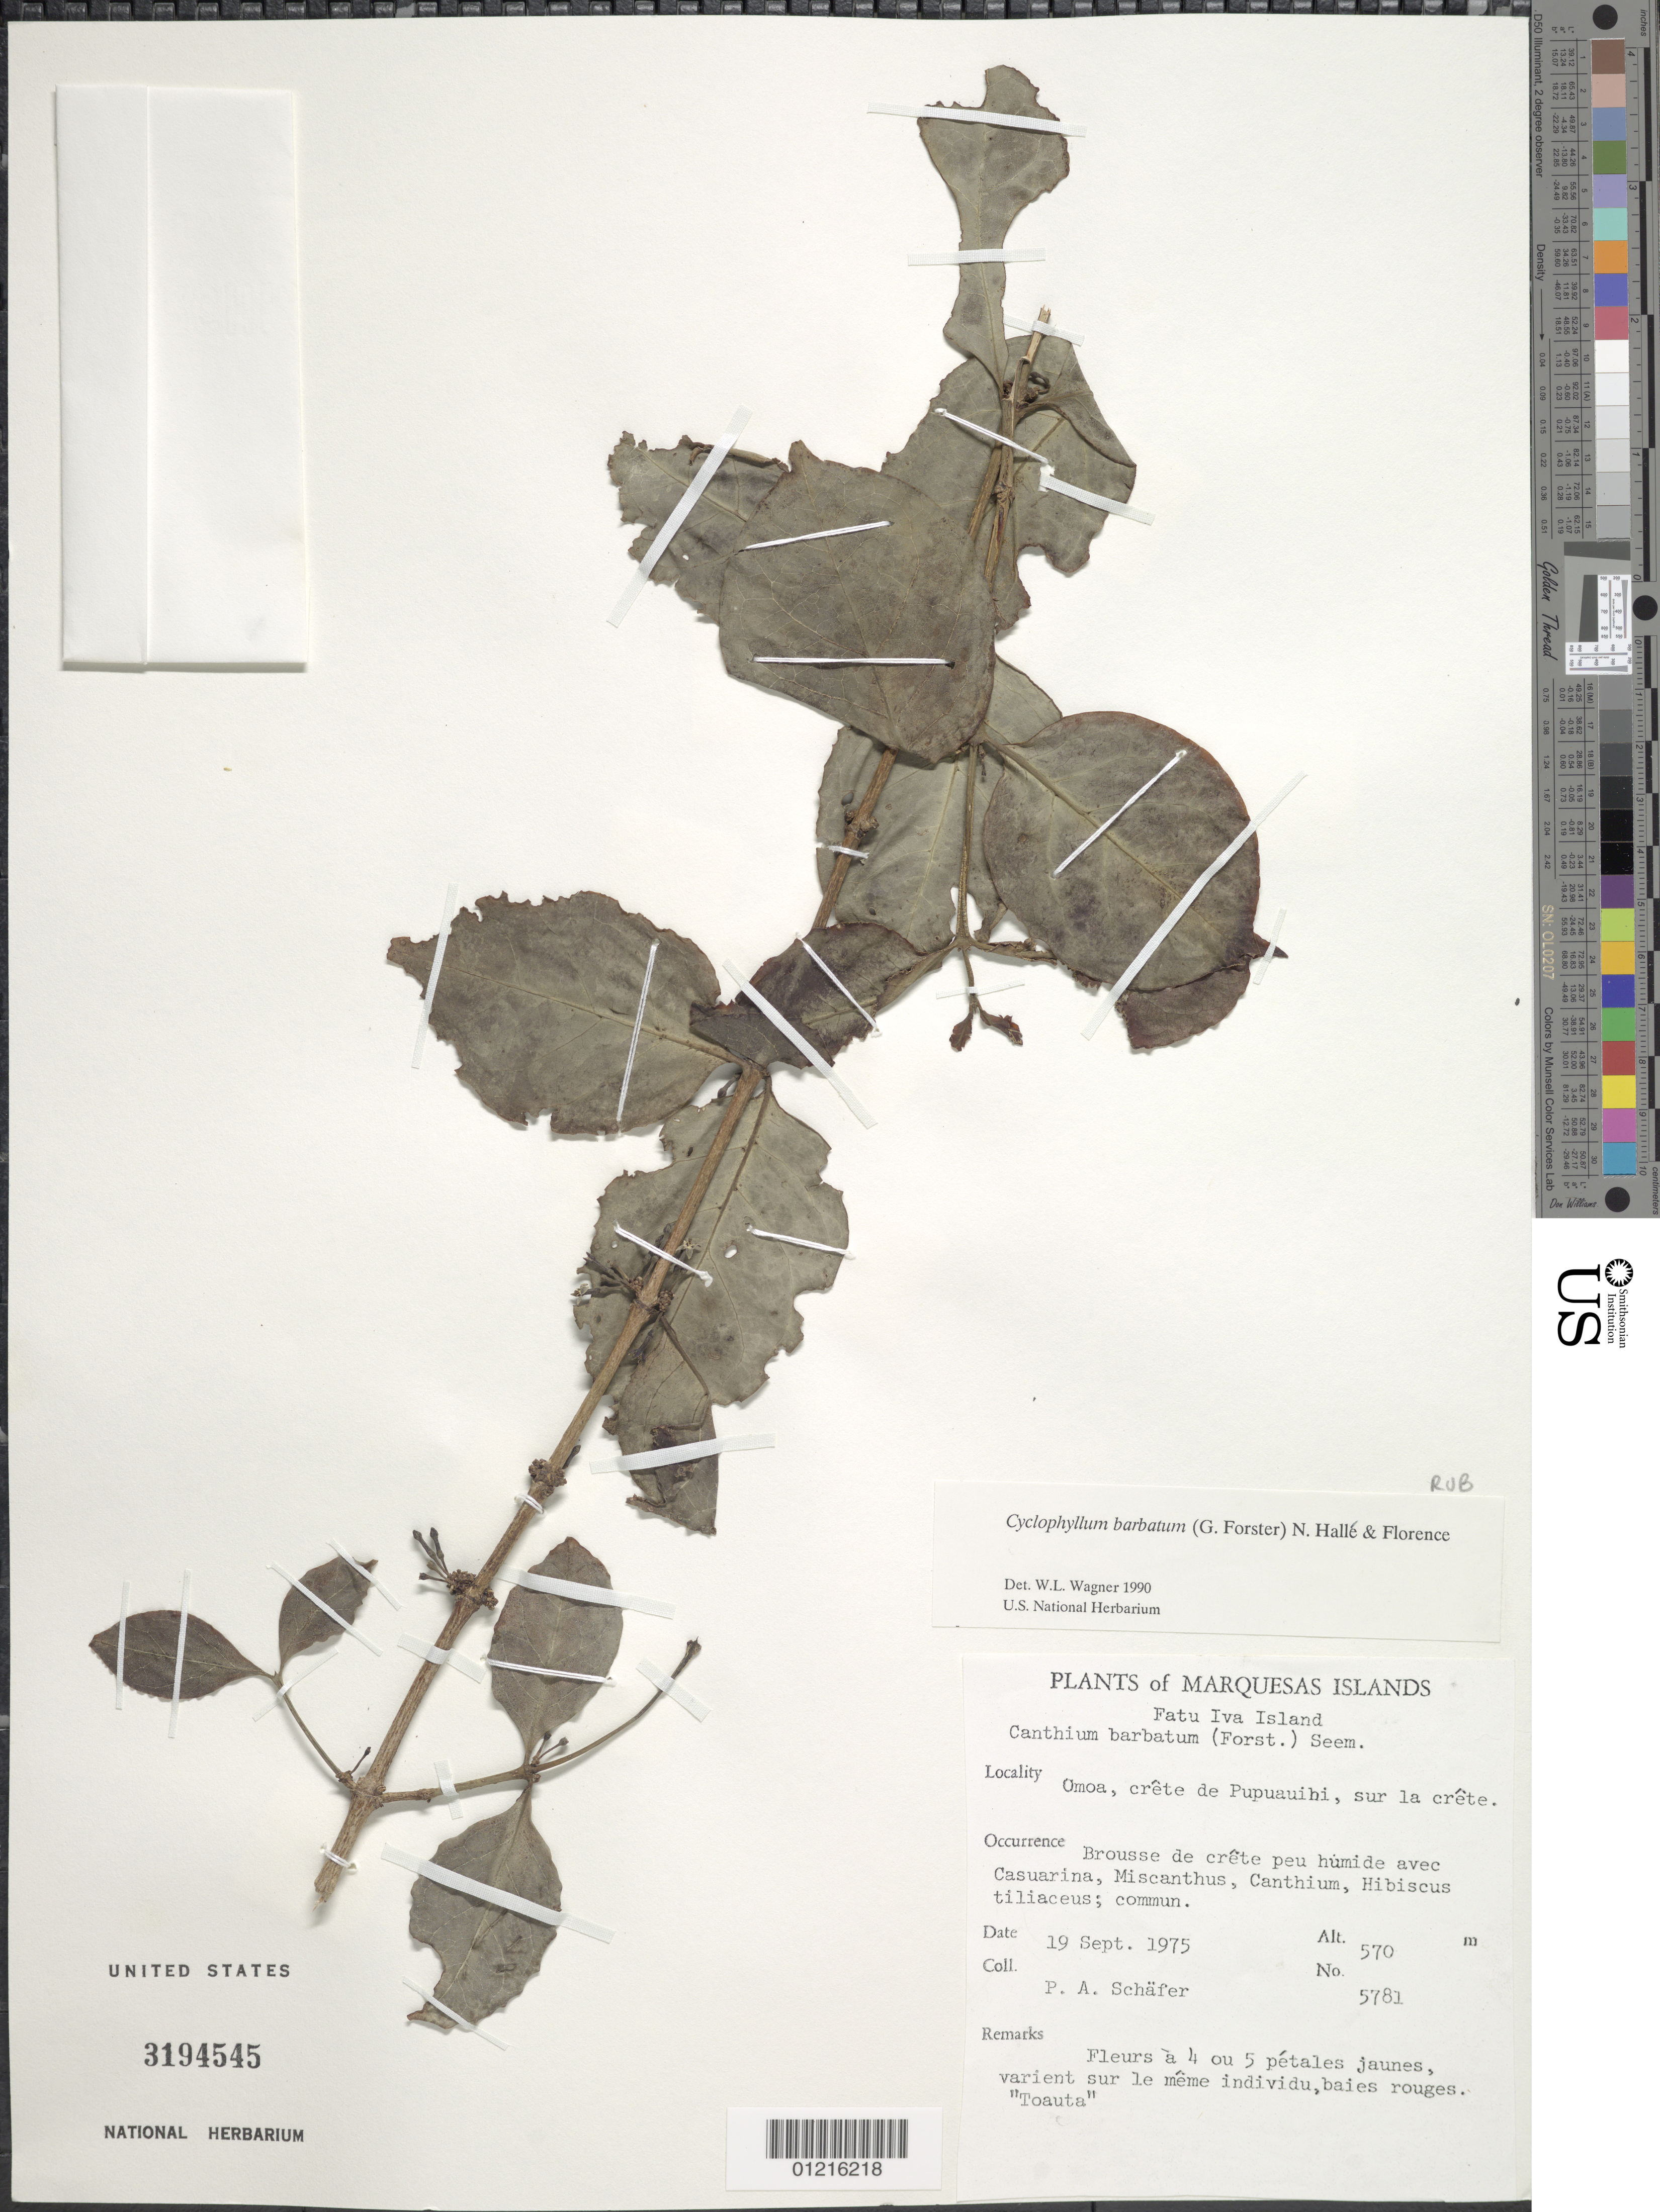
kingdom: Plantae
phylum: Tracheophyta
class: Magnoliopsida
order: Gentianales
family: Rubiaceae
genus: Cyclophyllum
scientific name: Cyclophyllum barbatum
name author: (G. Forst.) N. Hallé & J. Florence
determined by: Wagner, W. L., (BOT), Smithsonian Institution - National Museum of Natural History (UNITED STATES)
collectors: P. A. Schäfer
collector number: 5781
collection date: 1975-09-19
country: French Polynesia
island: Fatu Hiva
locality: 'Omo'a, crête de Pupuauihi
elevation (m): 570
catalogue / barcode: US 3194545